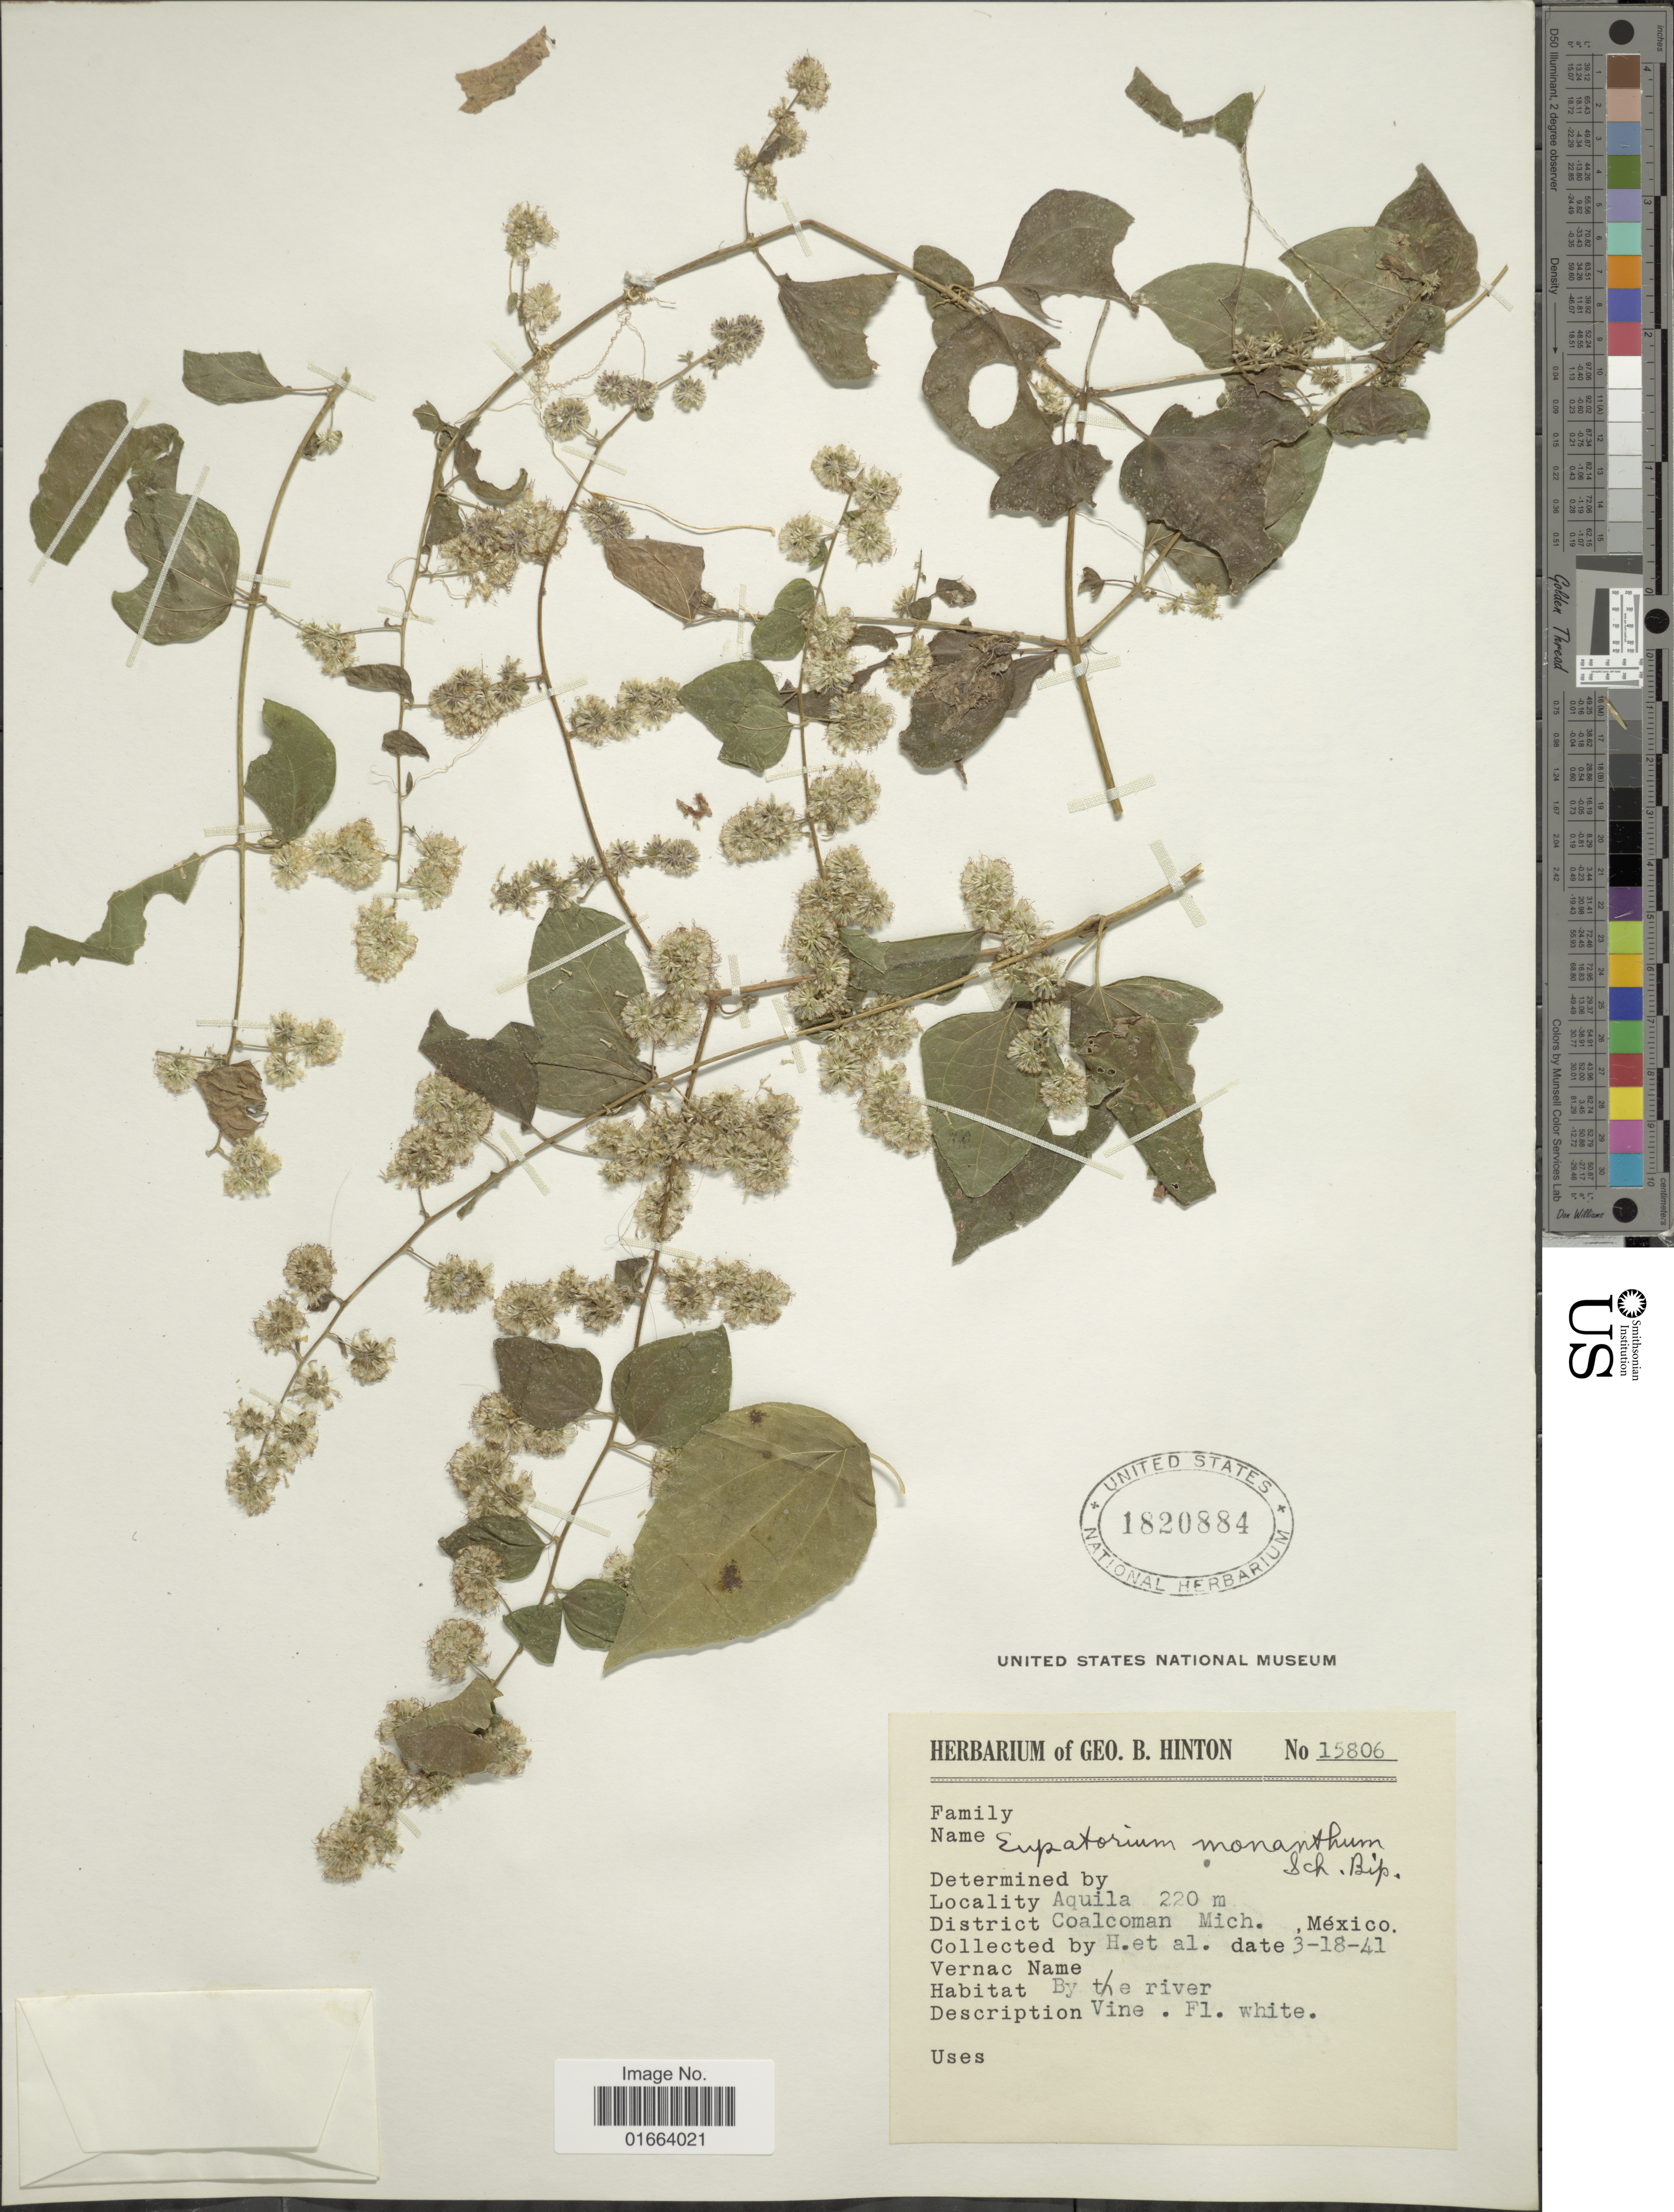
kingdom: Plantae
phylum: Tracheophyta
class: Magnoliopsida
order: Asterales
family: Asteraceae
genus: Neohintonia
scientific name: Neohintonia monantha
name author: (Sch. Bip.) R.M. King & H. Rob.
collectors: G. B. Hinton & et al.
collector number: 15806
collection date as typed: Transcribed d/m/y: 18/3/41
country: Mexico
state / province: Michoacán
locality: Aquila. District Coalcoman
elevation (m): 220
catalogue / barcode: US 1820884